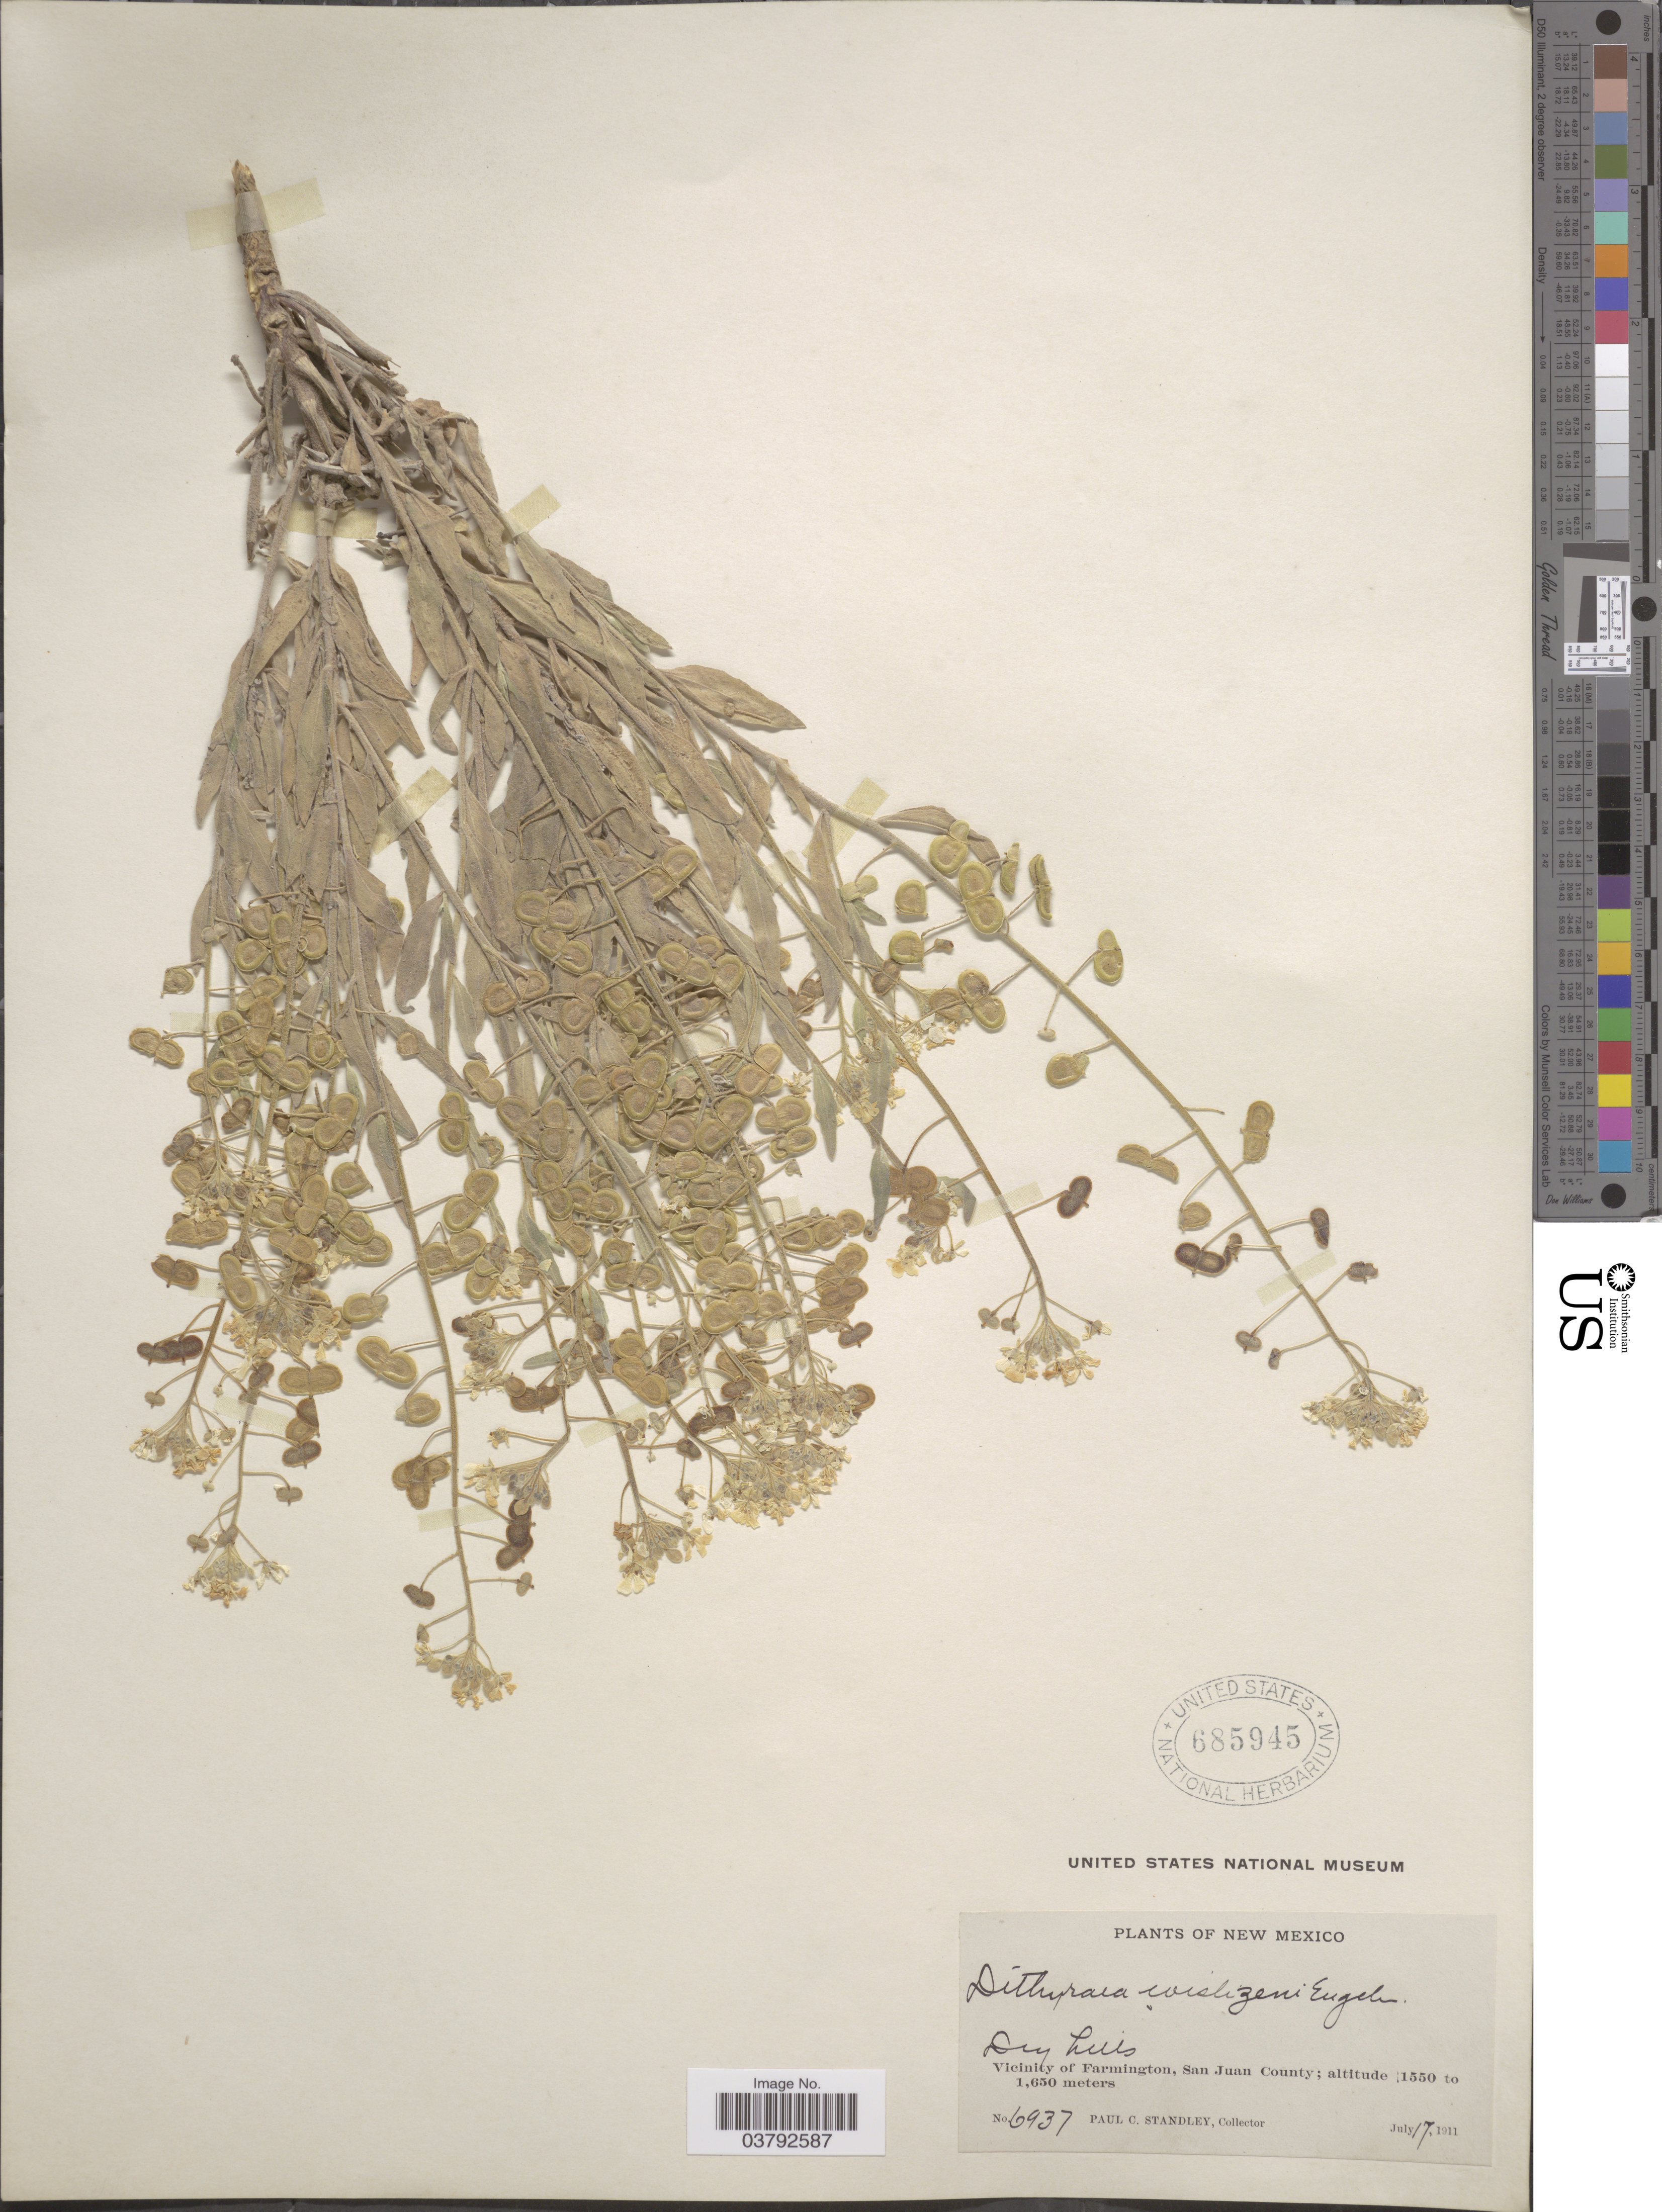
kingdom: Plantae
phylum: Tracheophyta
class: Magnoliopsida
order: Brassicales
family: Brassicaceae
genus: Dithyrea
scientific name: Dithyrea wislizeni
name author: Engelm.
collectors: P. C. Standley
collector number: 6937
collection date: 1911-07-17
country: United States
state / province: New Mexico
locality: Vicinity of Farmington, San Juan County.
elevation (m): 1550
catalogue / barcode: US 685945